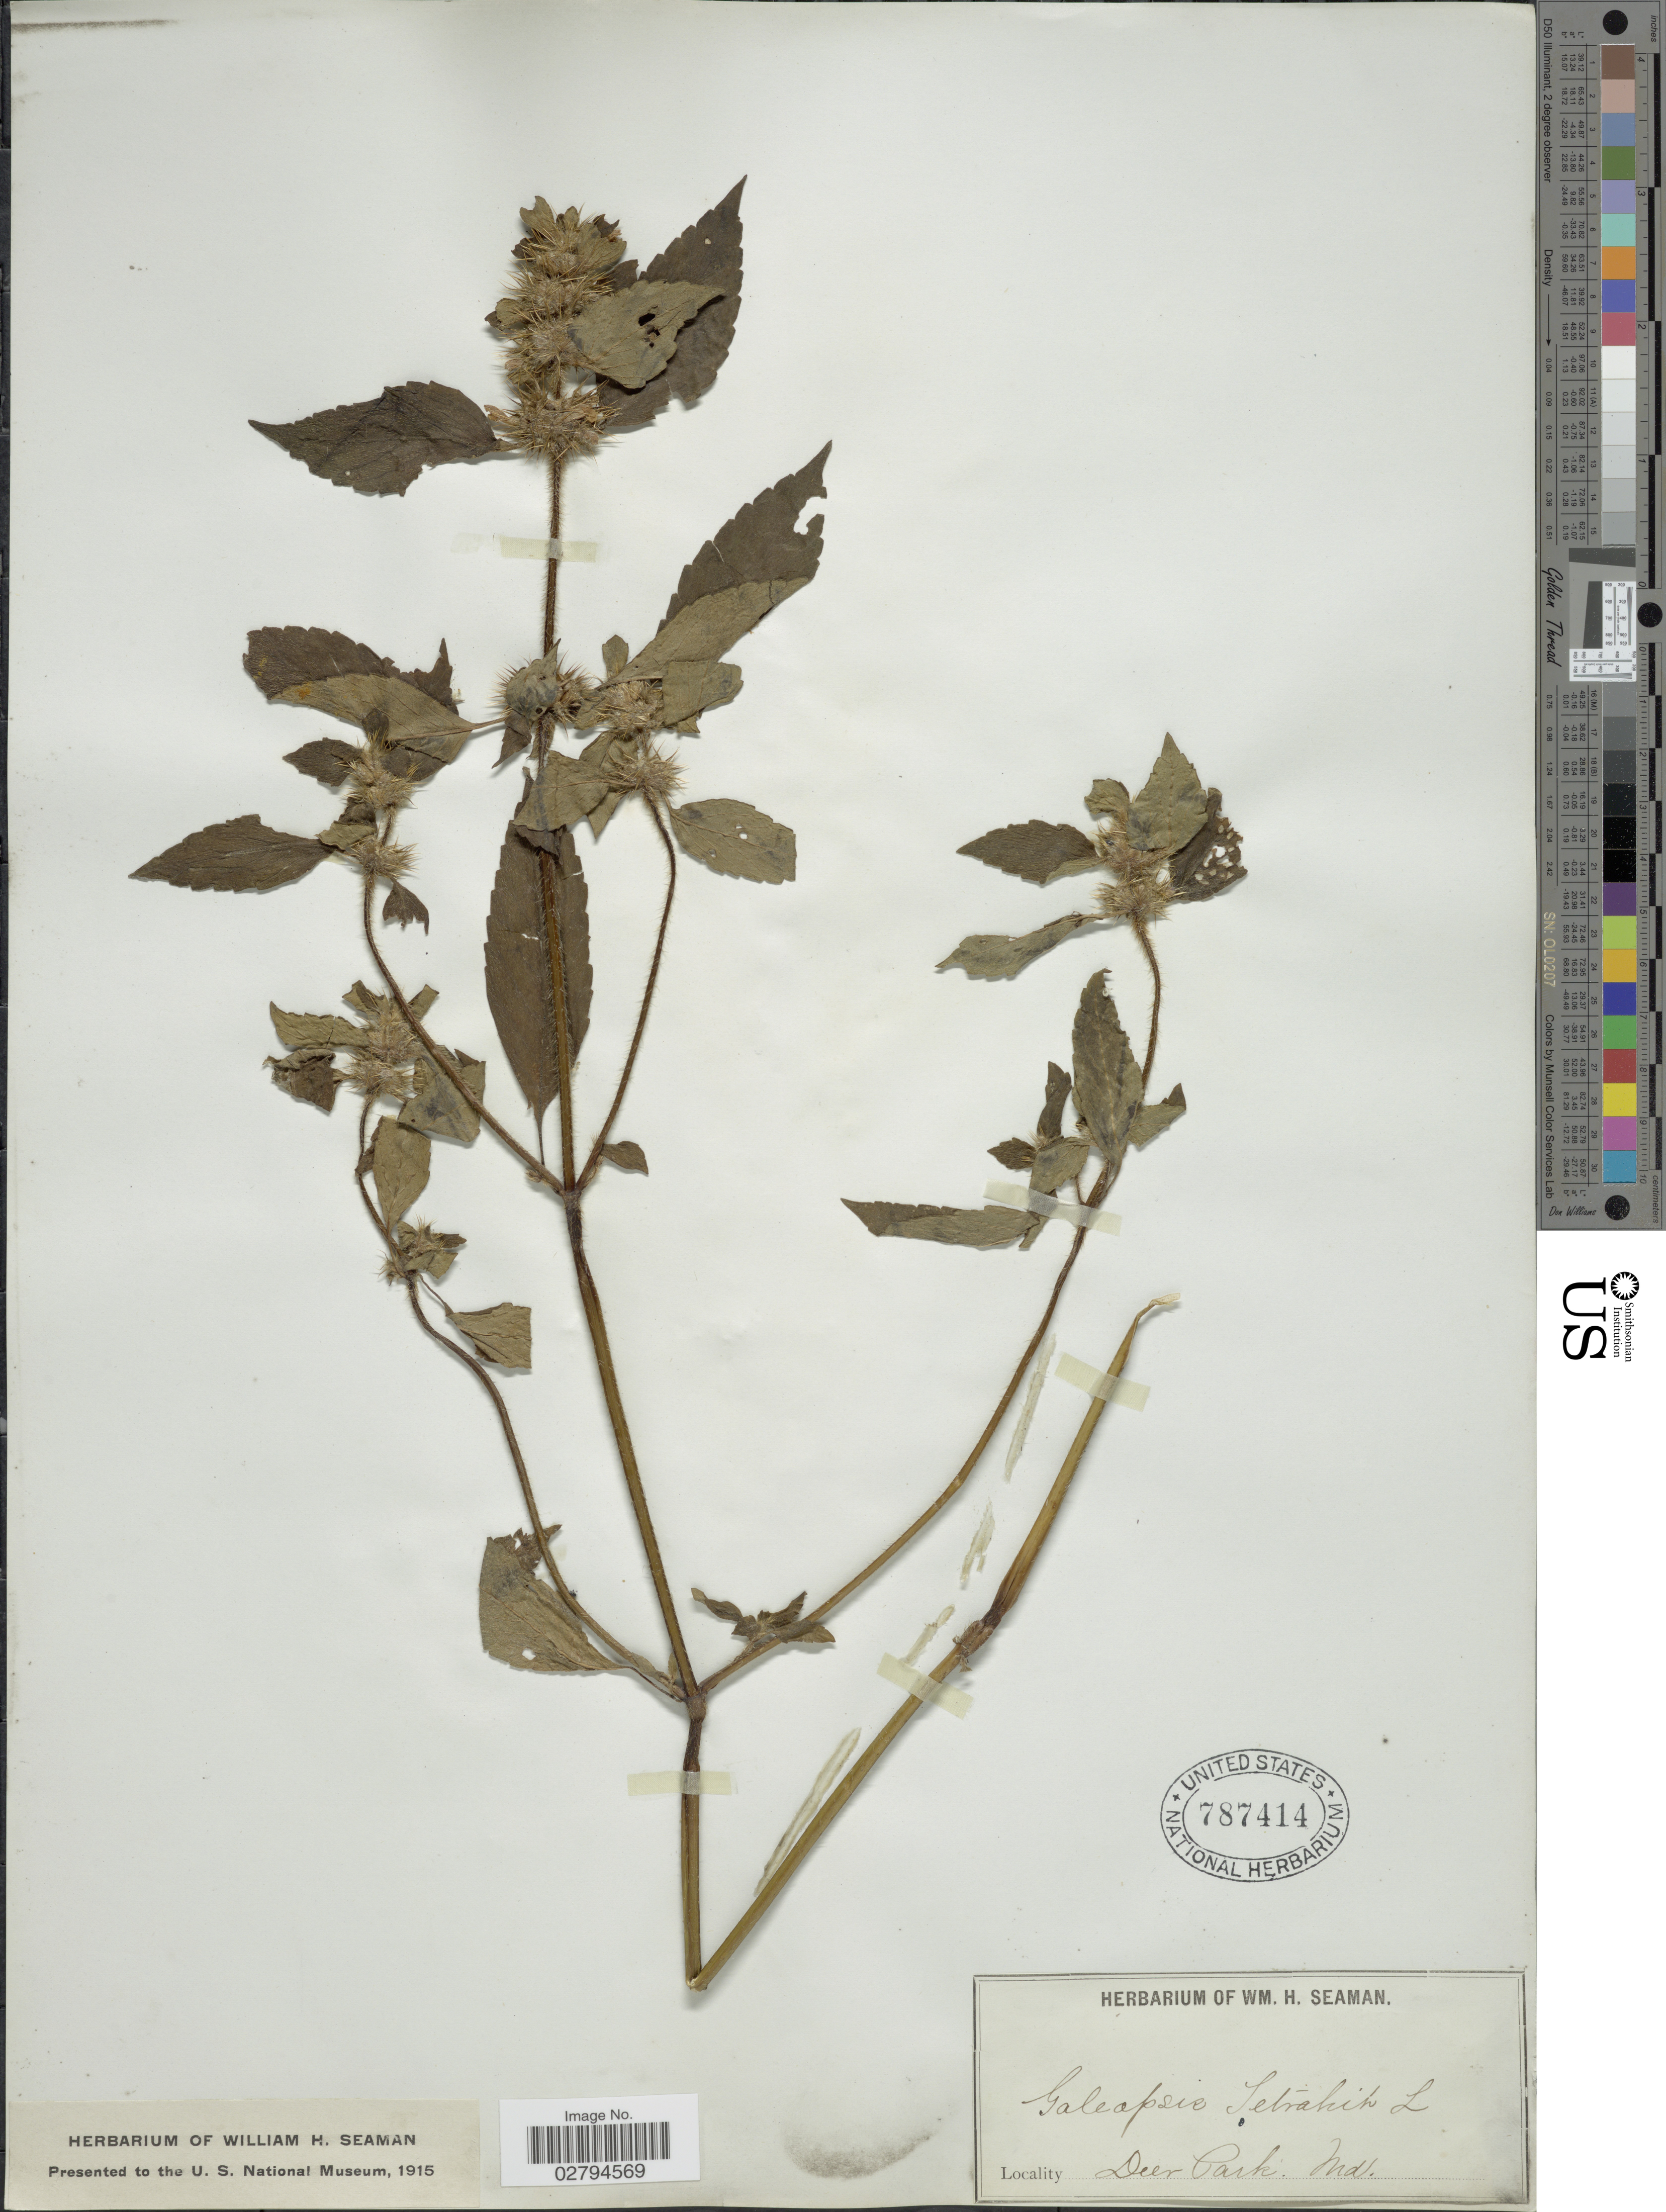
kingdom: Plantae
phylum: Tracheophyta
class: Magnoliopsida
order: Lamiales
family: Lamiaceae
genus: Galeopsis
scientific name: Galeopsis tetrahit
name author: L.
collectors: Ex herb. W. H. Seaman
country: United States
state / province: Maryland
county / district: Garrett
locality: Deer Park.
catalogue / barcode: US 787414